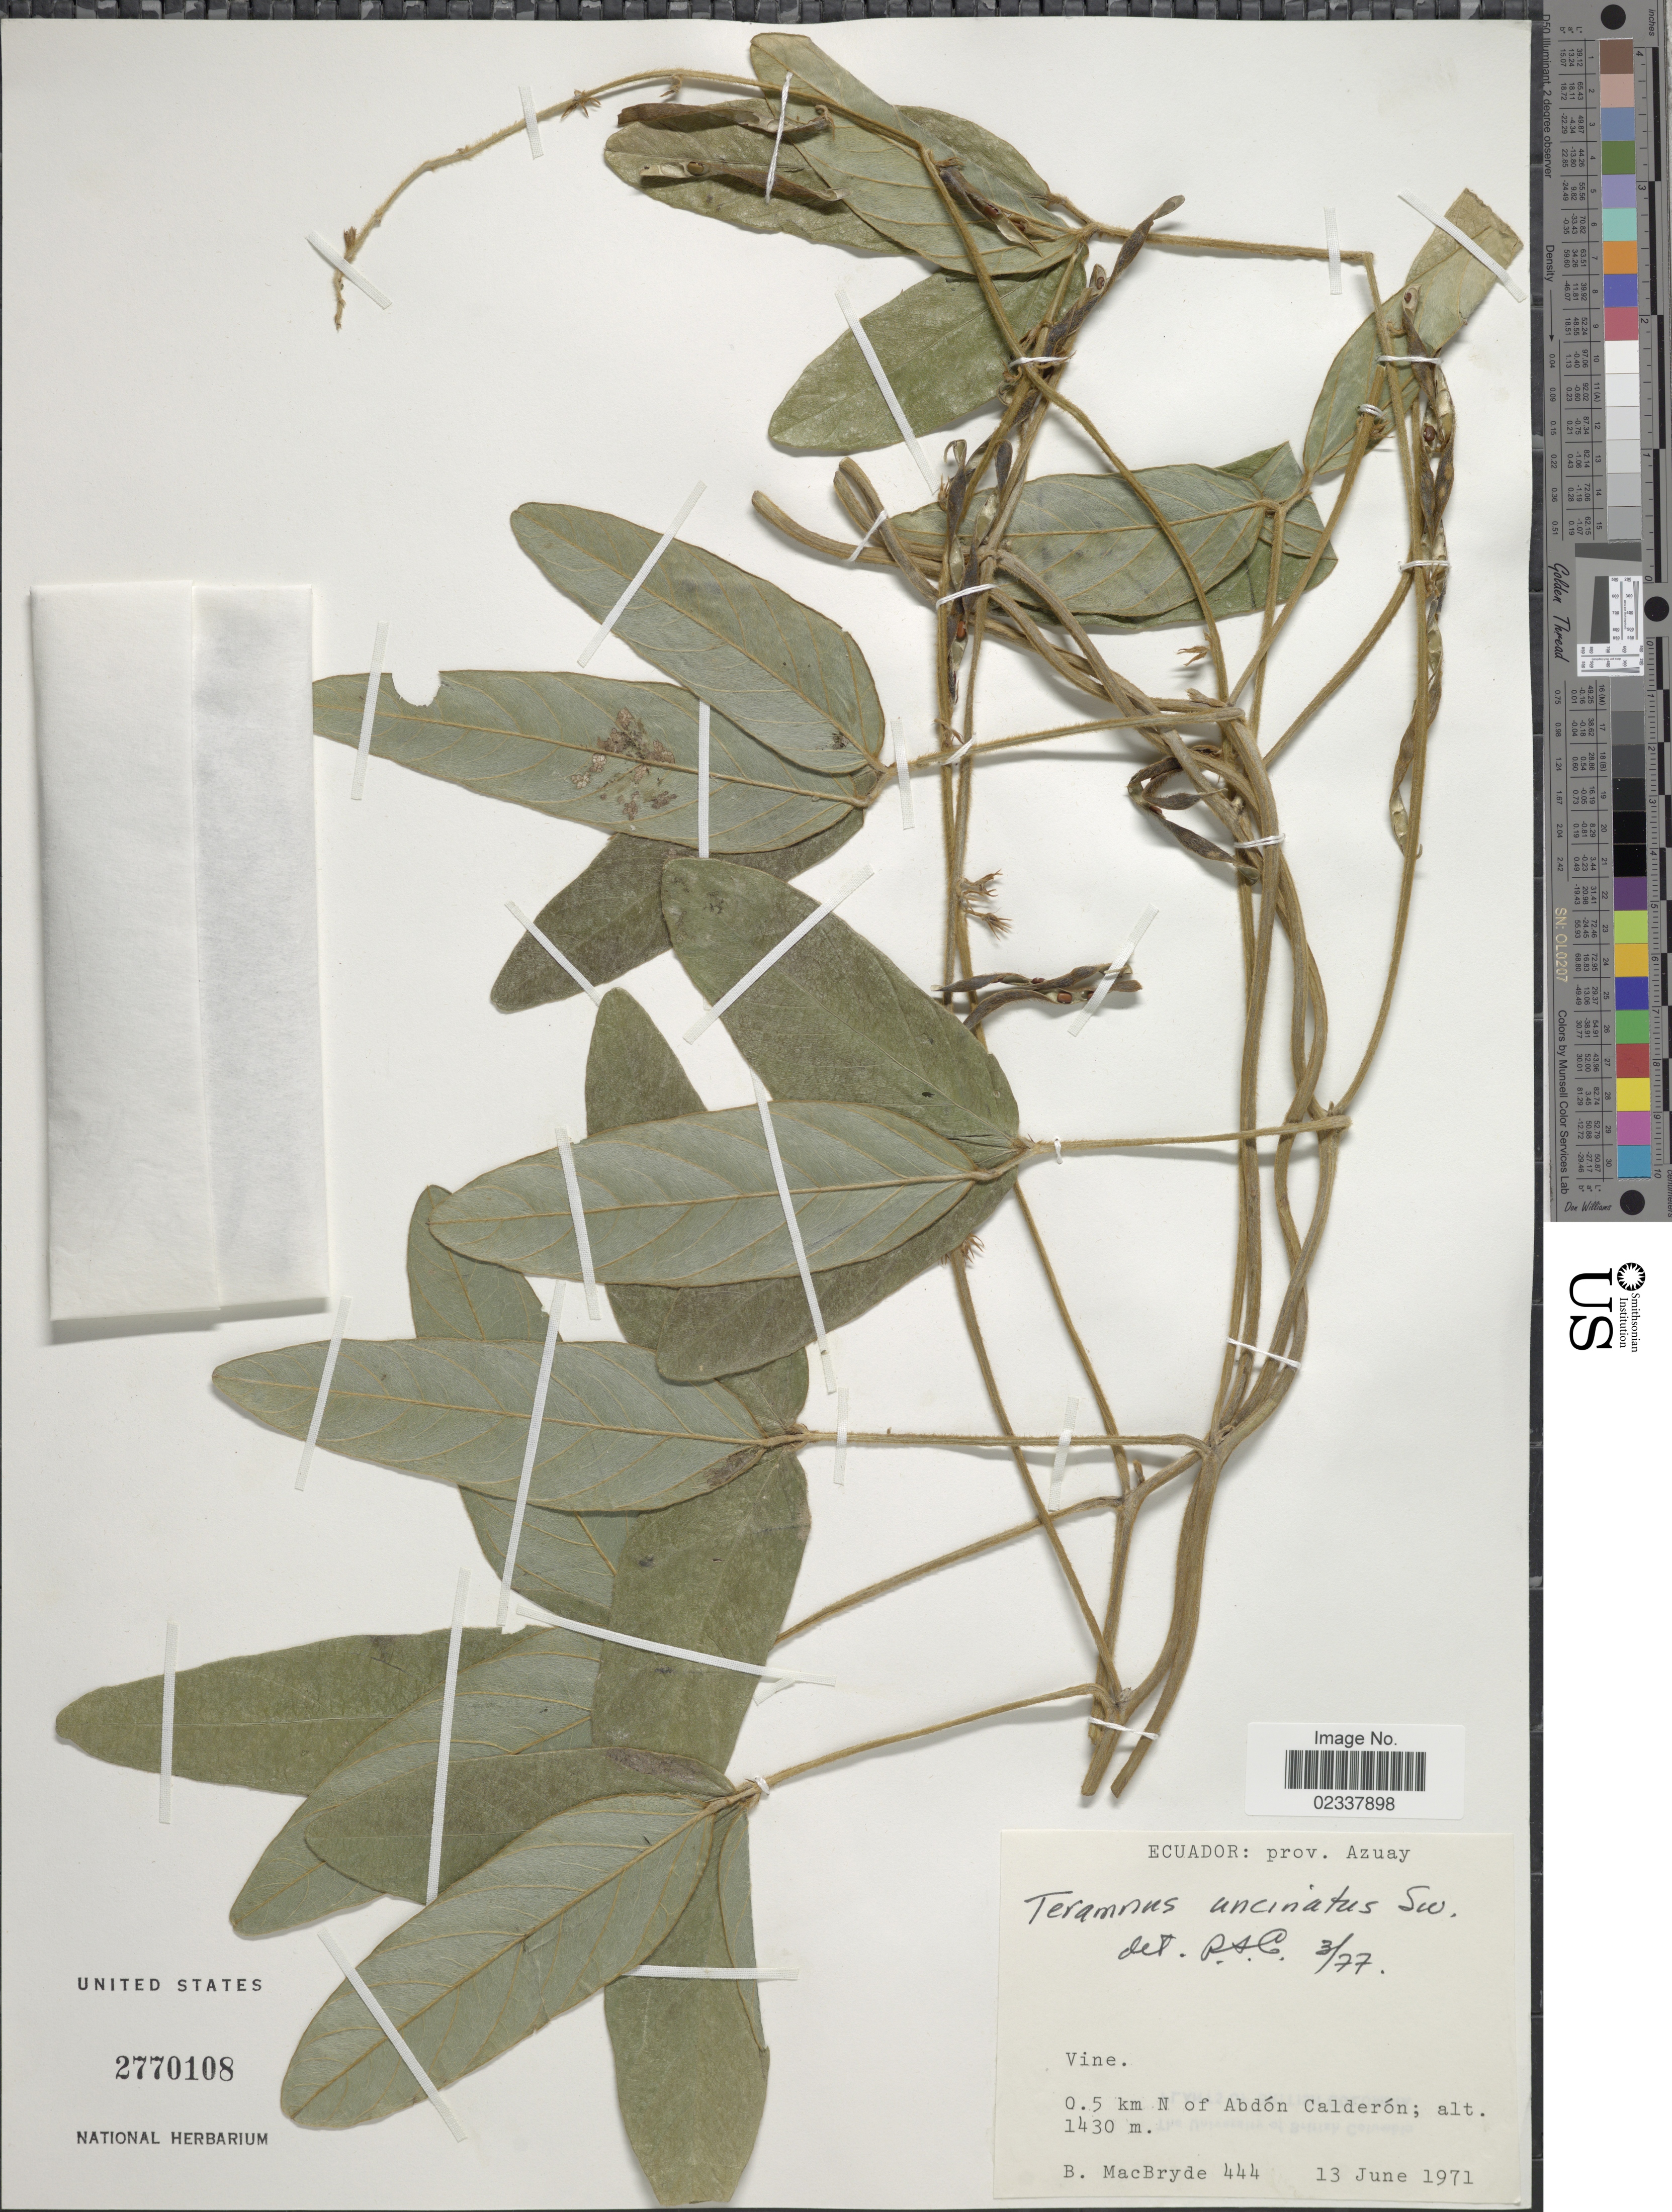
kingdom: Plantae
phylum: Tracheophyta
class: Magnoliopsida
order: Fabales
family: Fabaceae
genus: Teramnus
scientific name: Teramnus uncinatus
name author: (L.) Sw.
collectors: B. MacBryde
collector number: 444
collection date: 1971-06-13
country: Ecuador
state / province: Azuay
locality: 0.5 km N of Abdón Calderón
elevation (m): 1430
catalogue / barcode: US 2770108